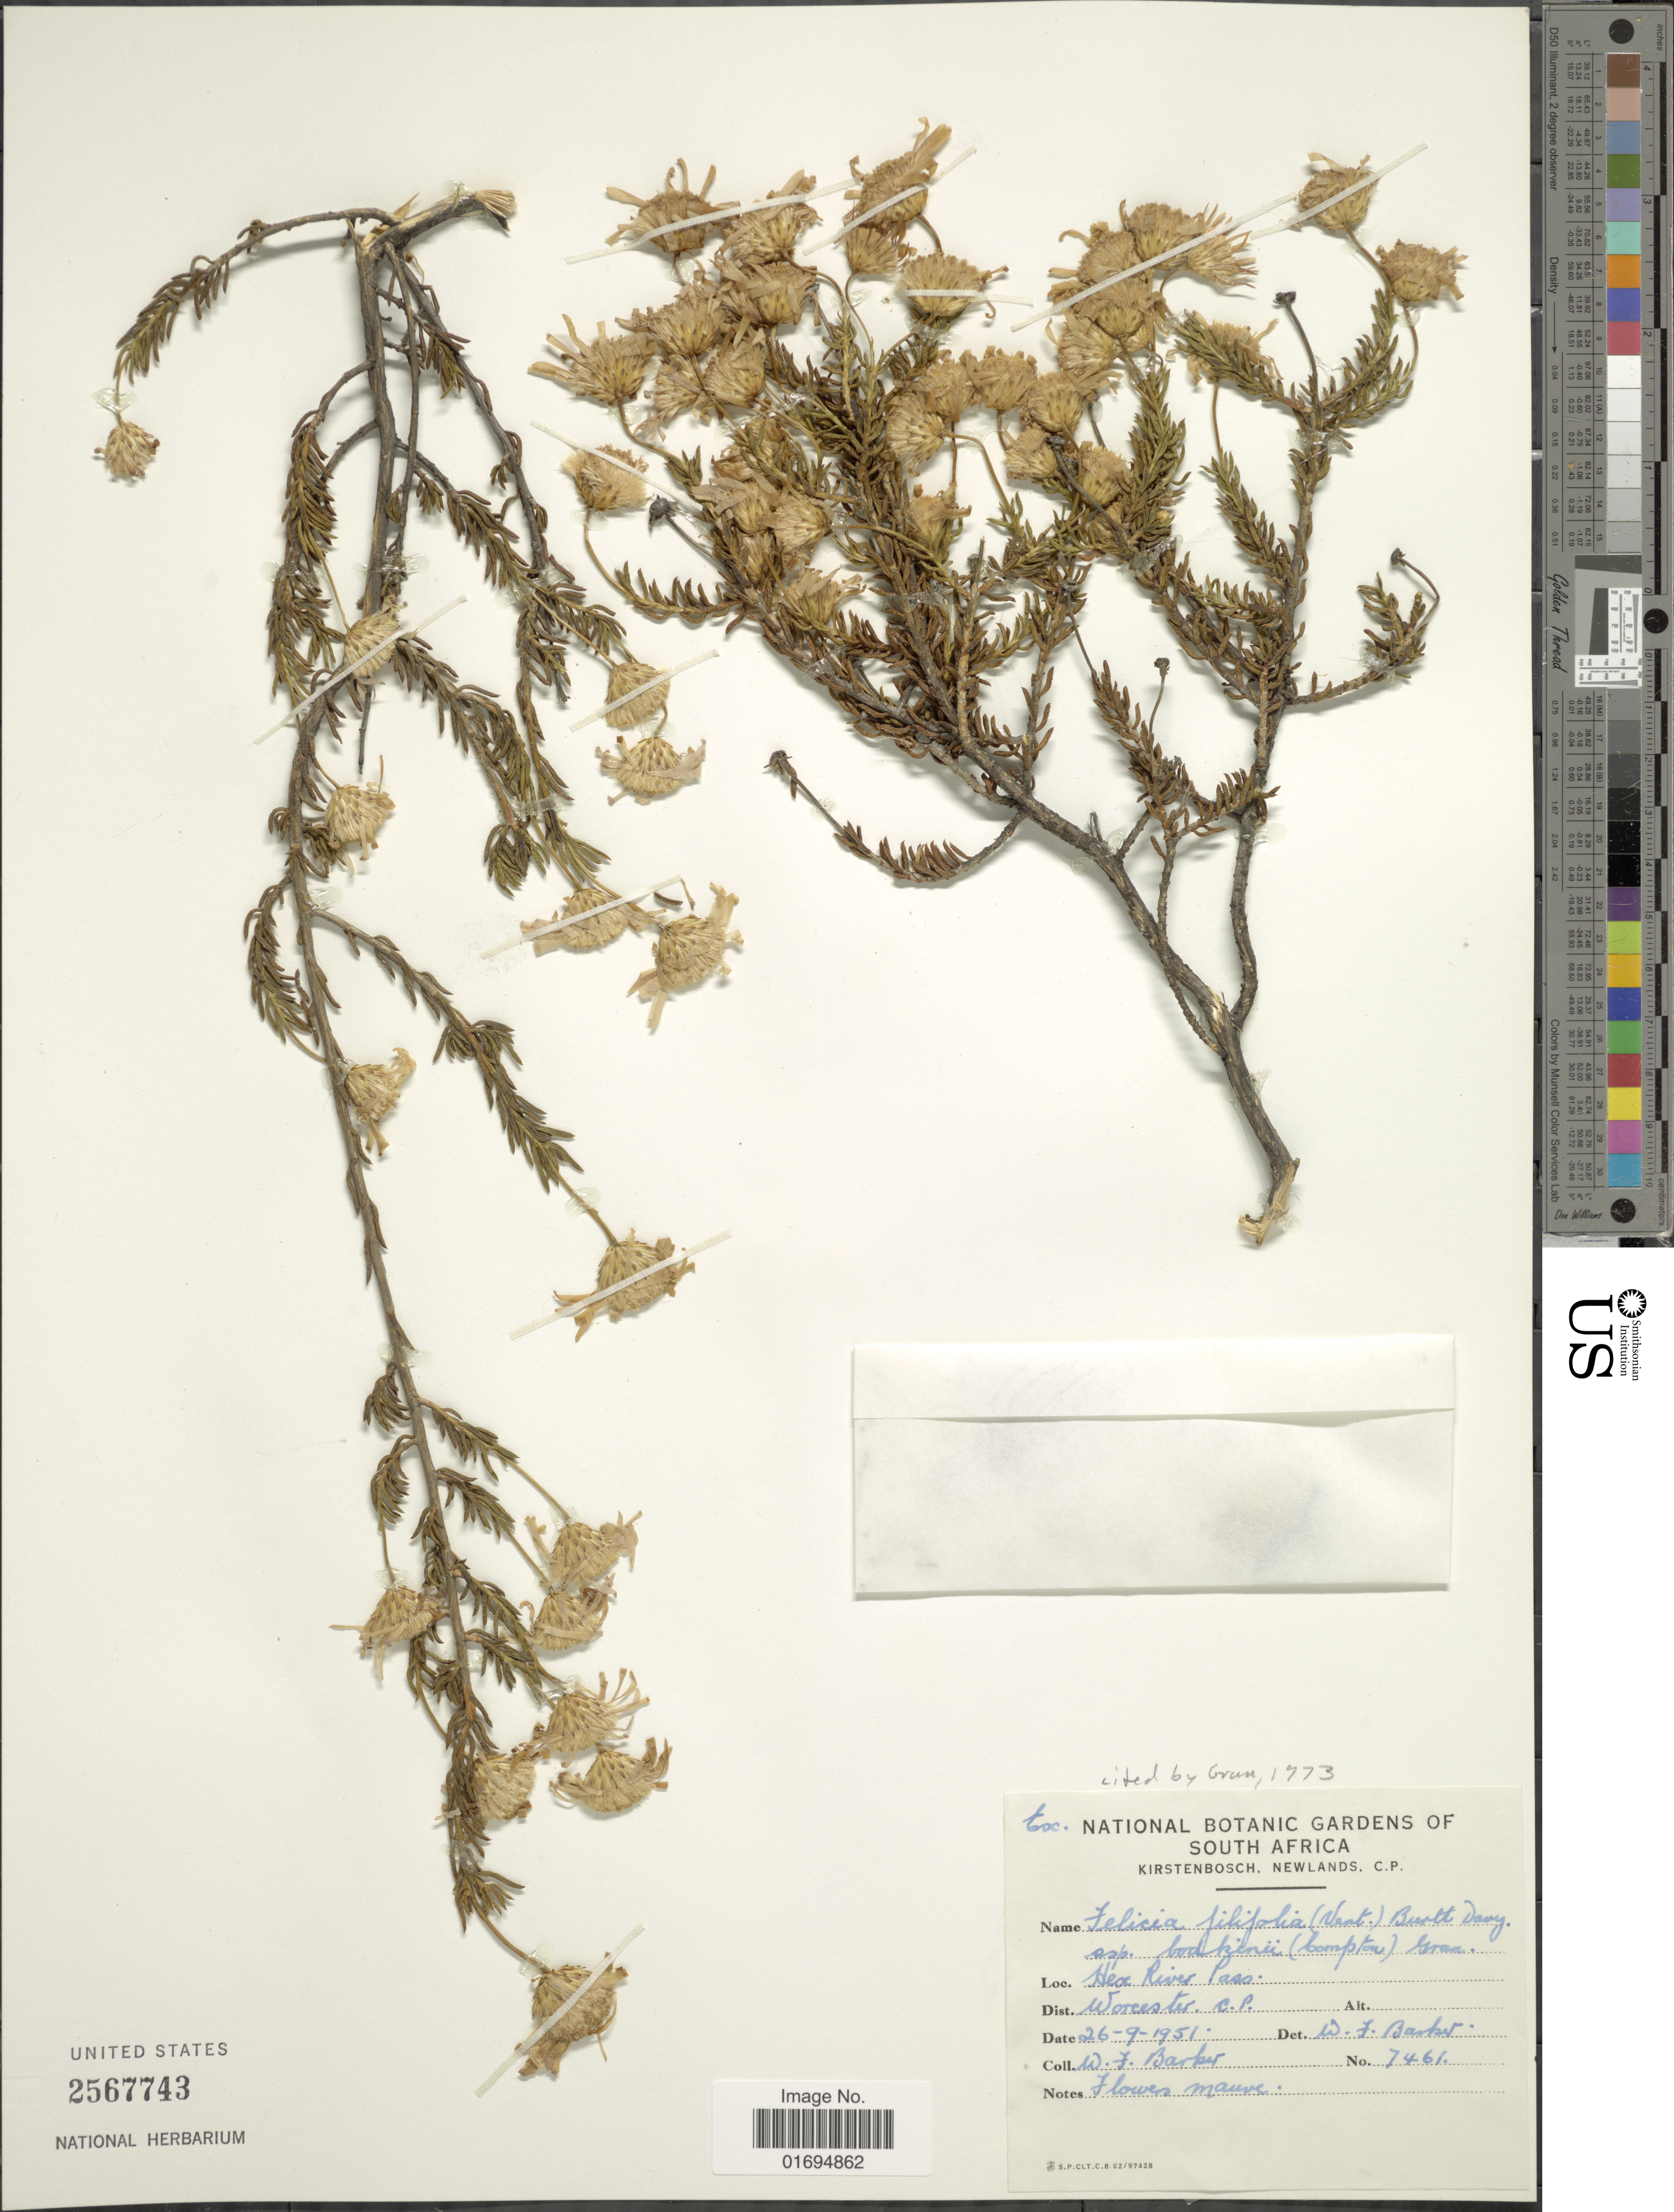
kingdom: Plantae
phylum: Tracheophyta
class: Magnoliopsida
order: Asterales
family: Asteraceae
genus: Felicia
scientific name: Felicia filifolia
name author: (Vent.) Burtt Davy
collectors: W. F. Barker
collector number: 7461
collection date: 1951-09-26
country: South Africa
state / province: Western Cape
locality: Hex River Pass, Worcester C. P.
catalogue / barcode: US 2567743